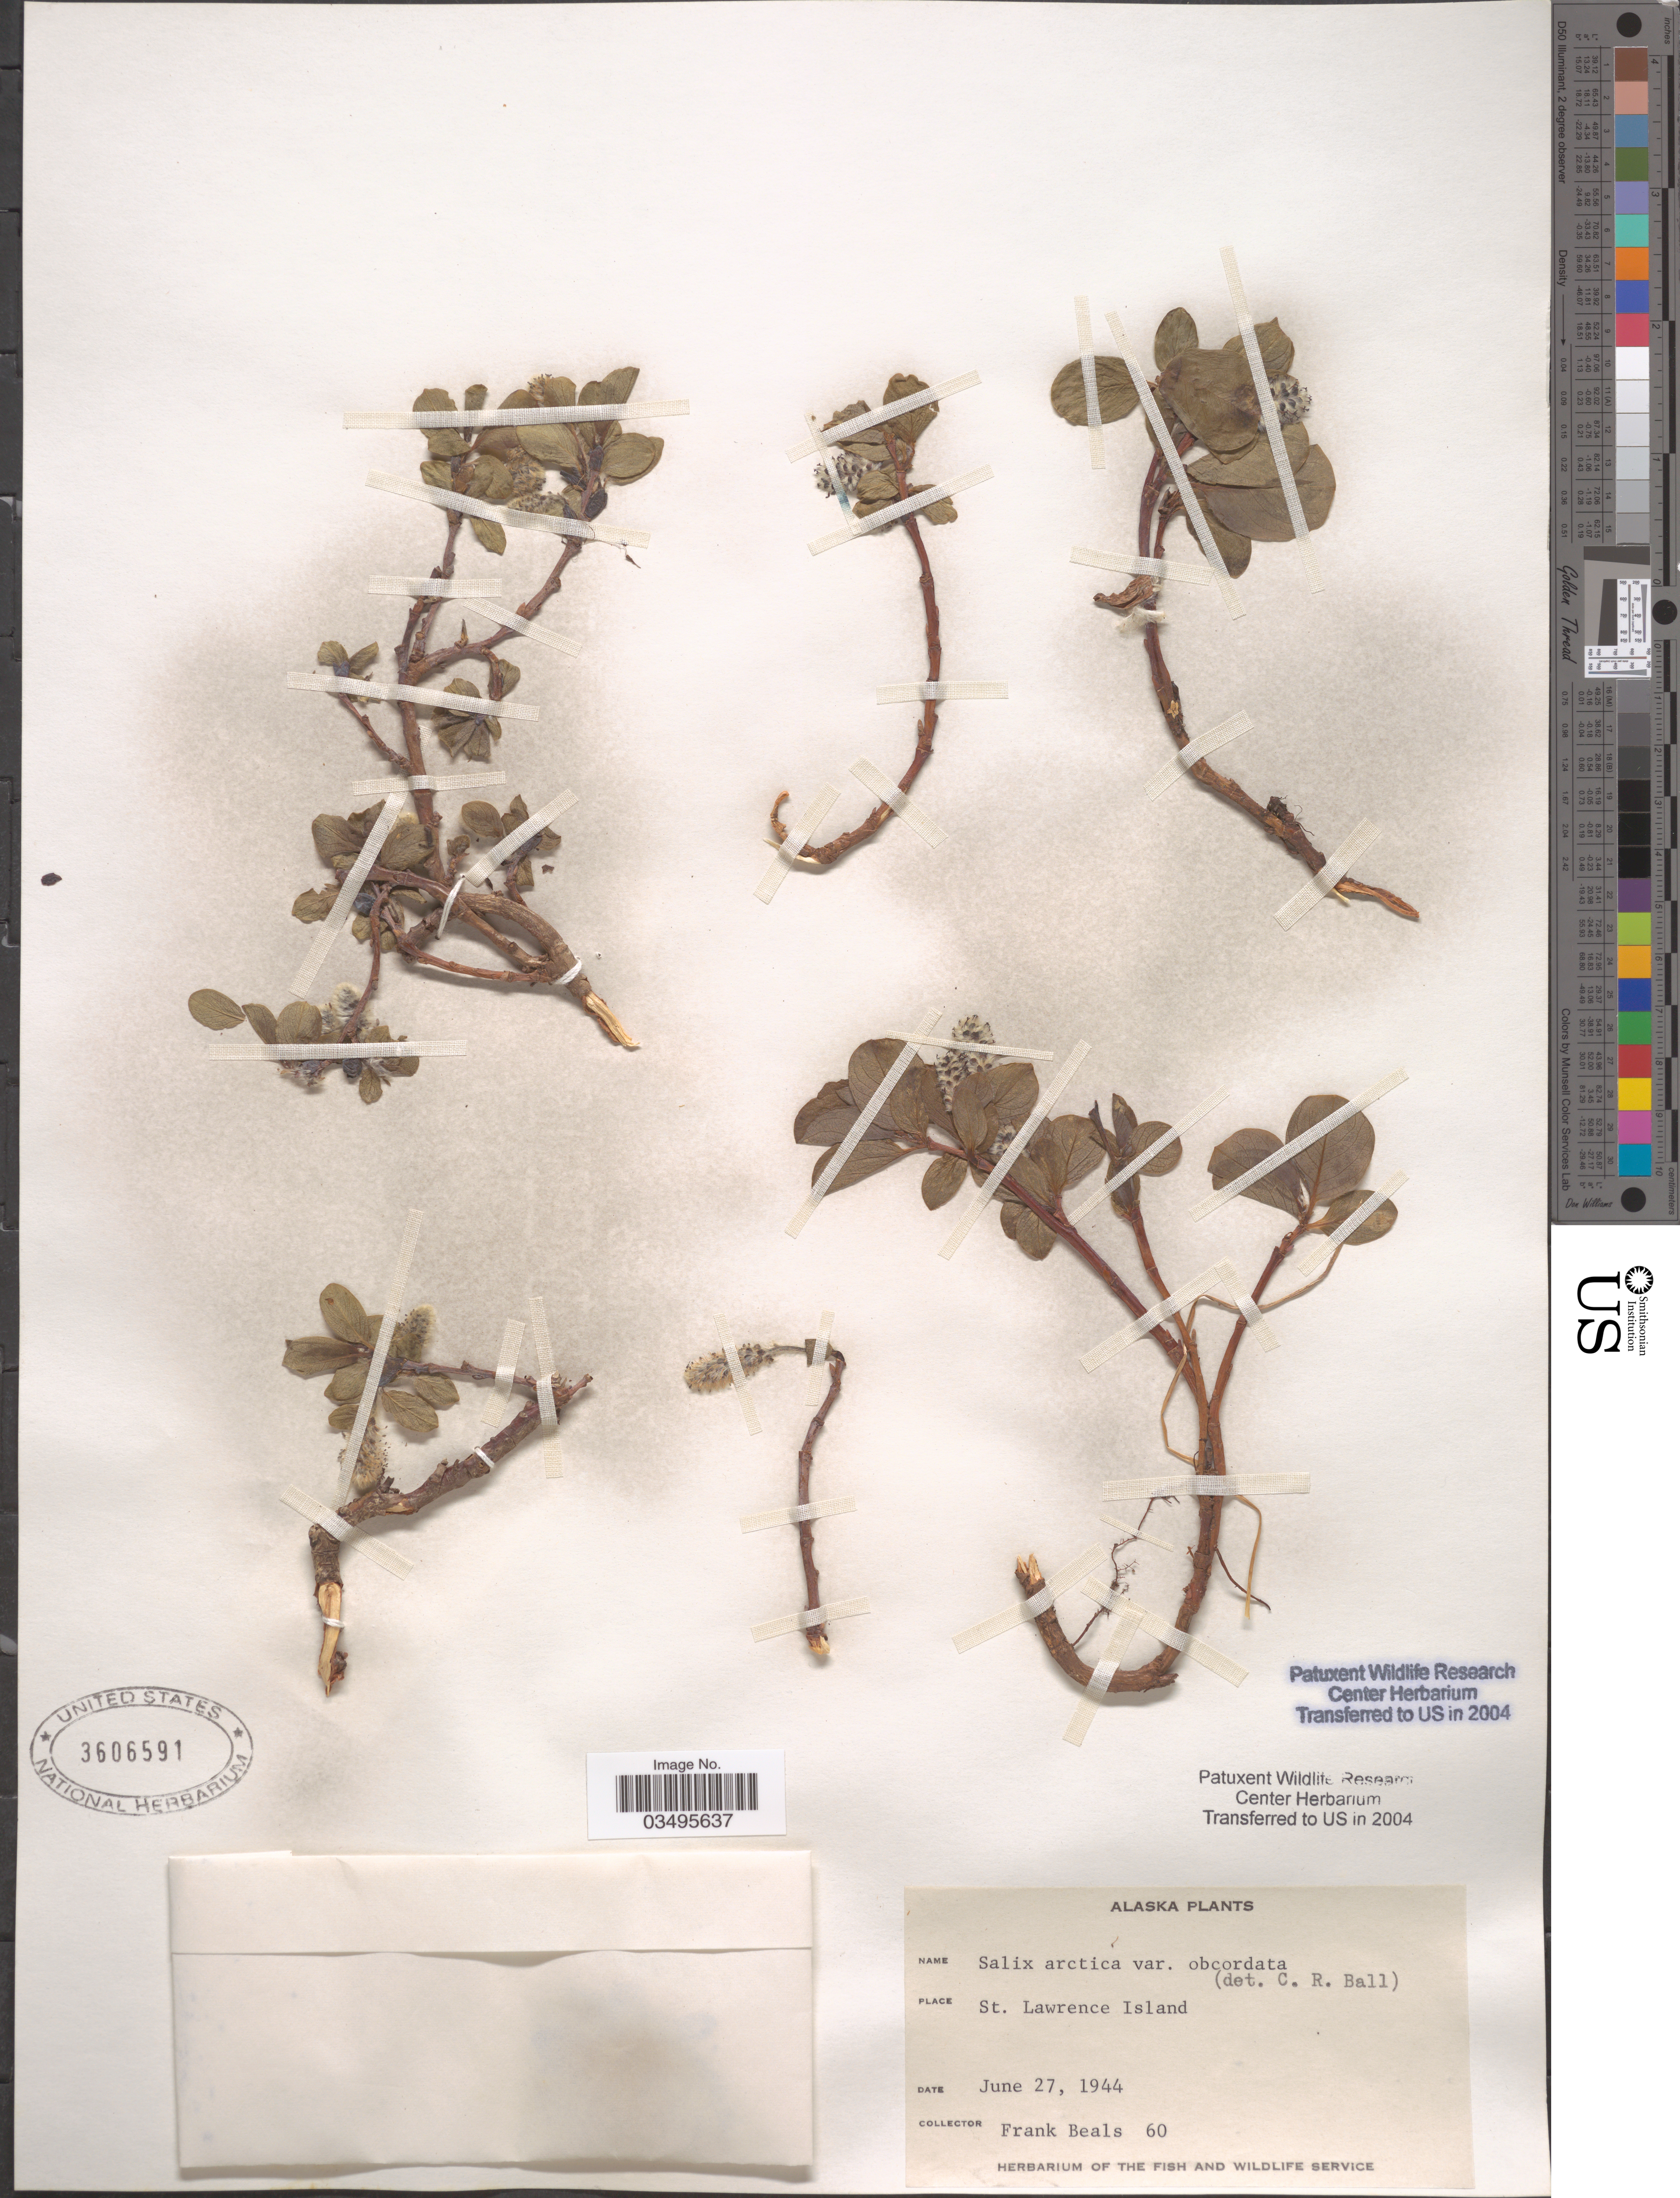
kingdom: Plantae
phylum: Tracheophyta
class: Magnoliopsida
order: Malpighiales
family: Salicaceae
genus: Salix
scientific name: Salix arctica var. obcordata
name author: (Andersson) Rydb.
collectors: F. Beals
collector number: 60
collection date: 1944-06-27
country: United States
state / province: Alaska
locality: St. Lawrence Island.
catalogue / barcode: US 3606591